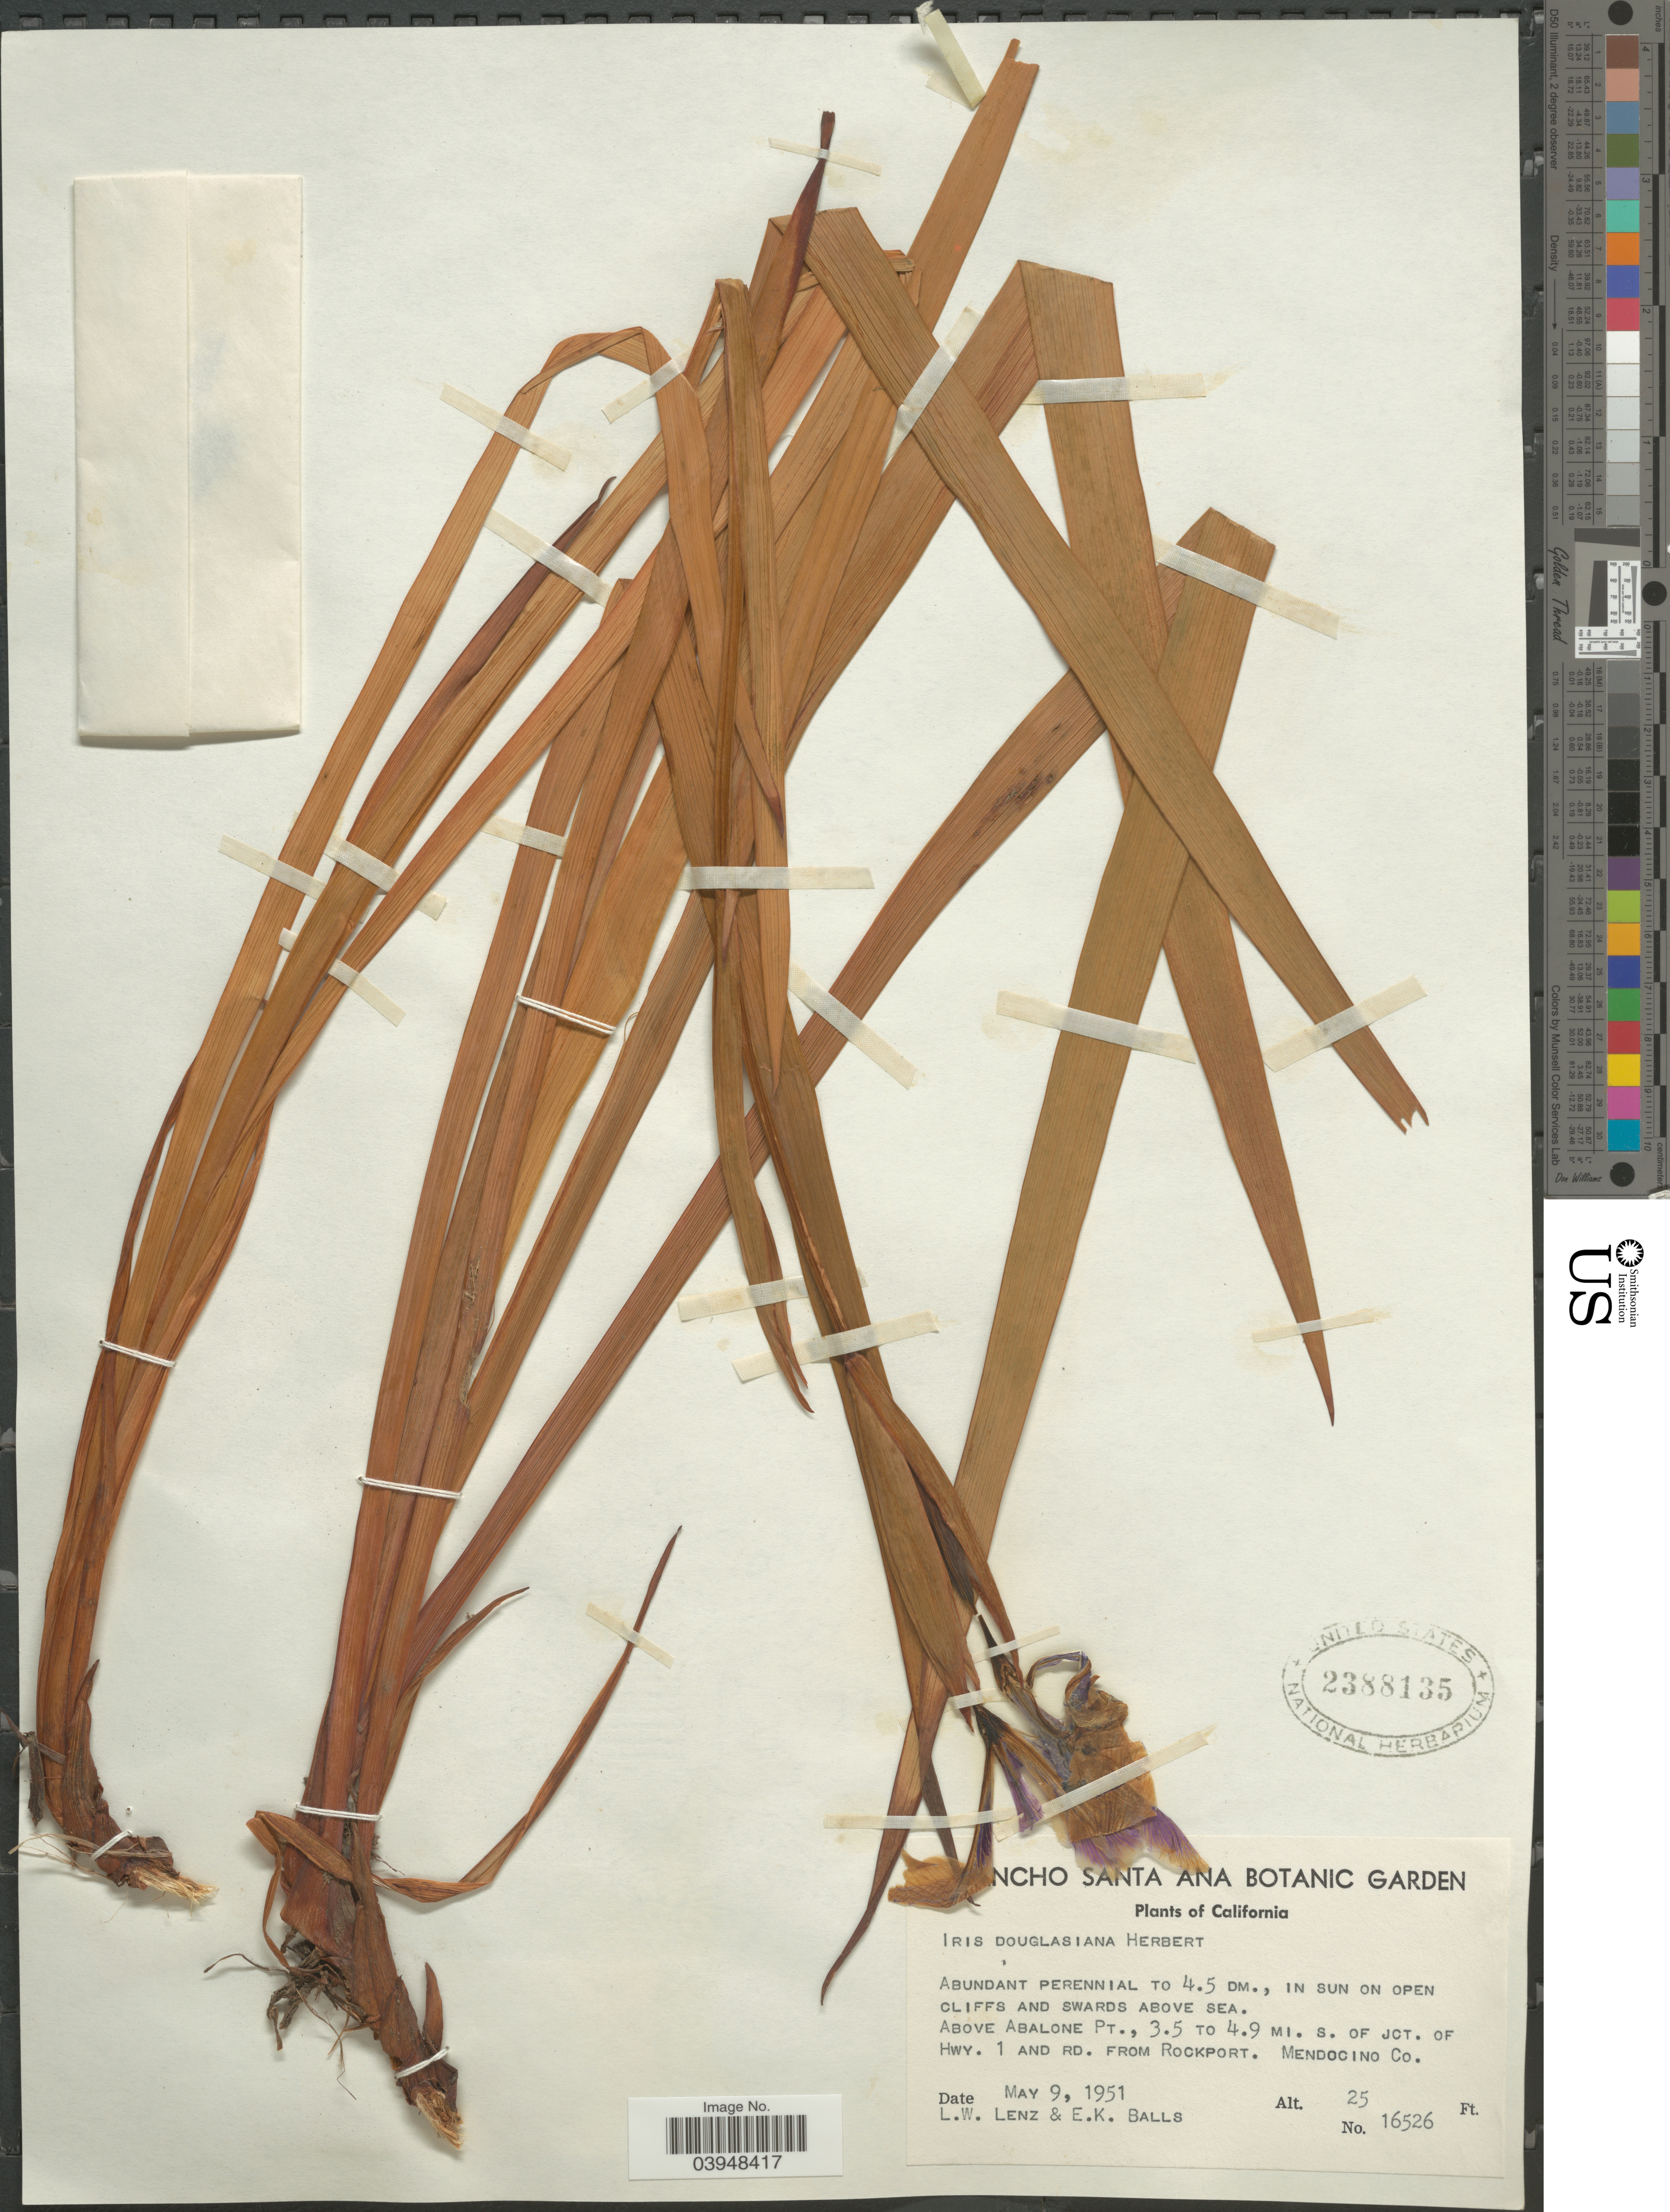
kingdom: Plantae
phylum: Tracheophyta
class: Liliopsida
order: Asparagales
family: Iridaceae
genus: Iris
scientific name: Iris douglasiana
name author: Herb.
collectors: L. Lenz & E. K. Balls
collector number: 16526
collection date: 1951-05-09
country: United States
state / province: California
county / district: Mendocino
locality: Above Abalone Pt., 3.5 to 4.9 mi. s. of jct. of Hwy. 1 and rd. from Rockport. Mendocino Co.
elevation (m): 8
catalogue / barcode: US 2388135